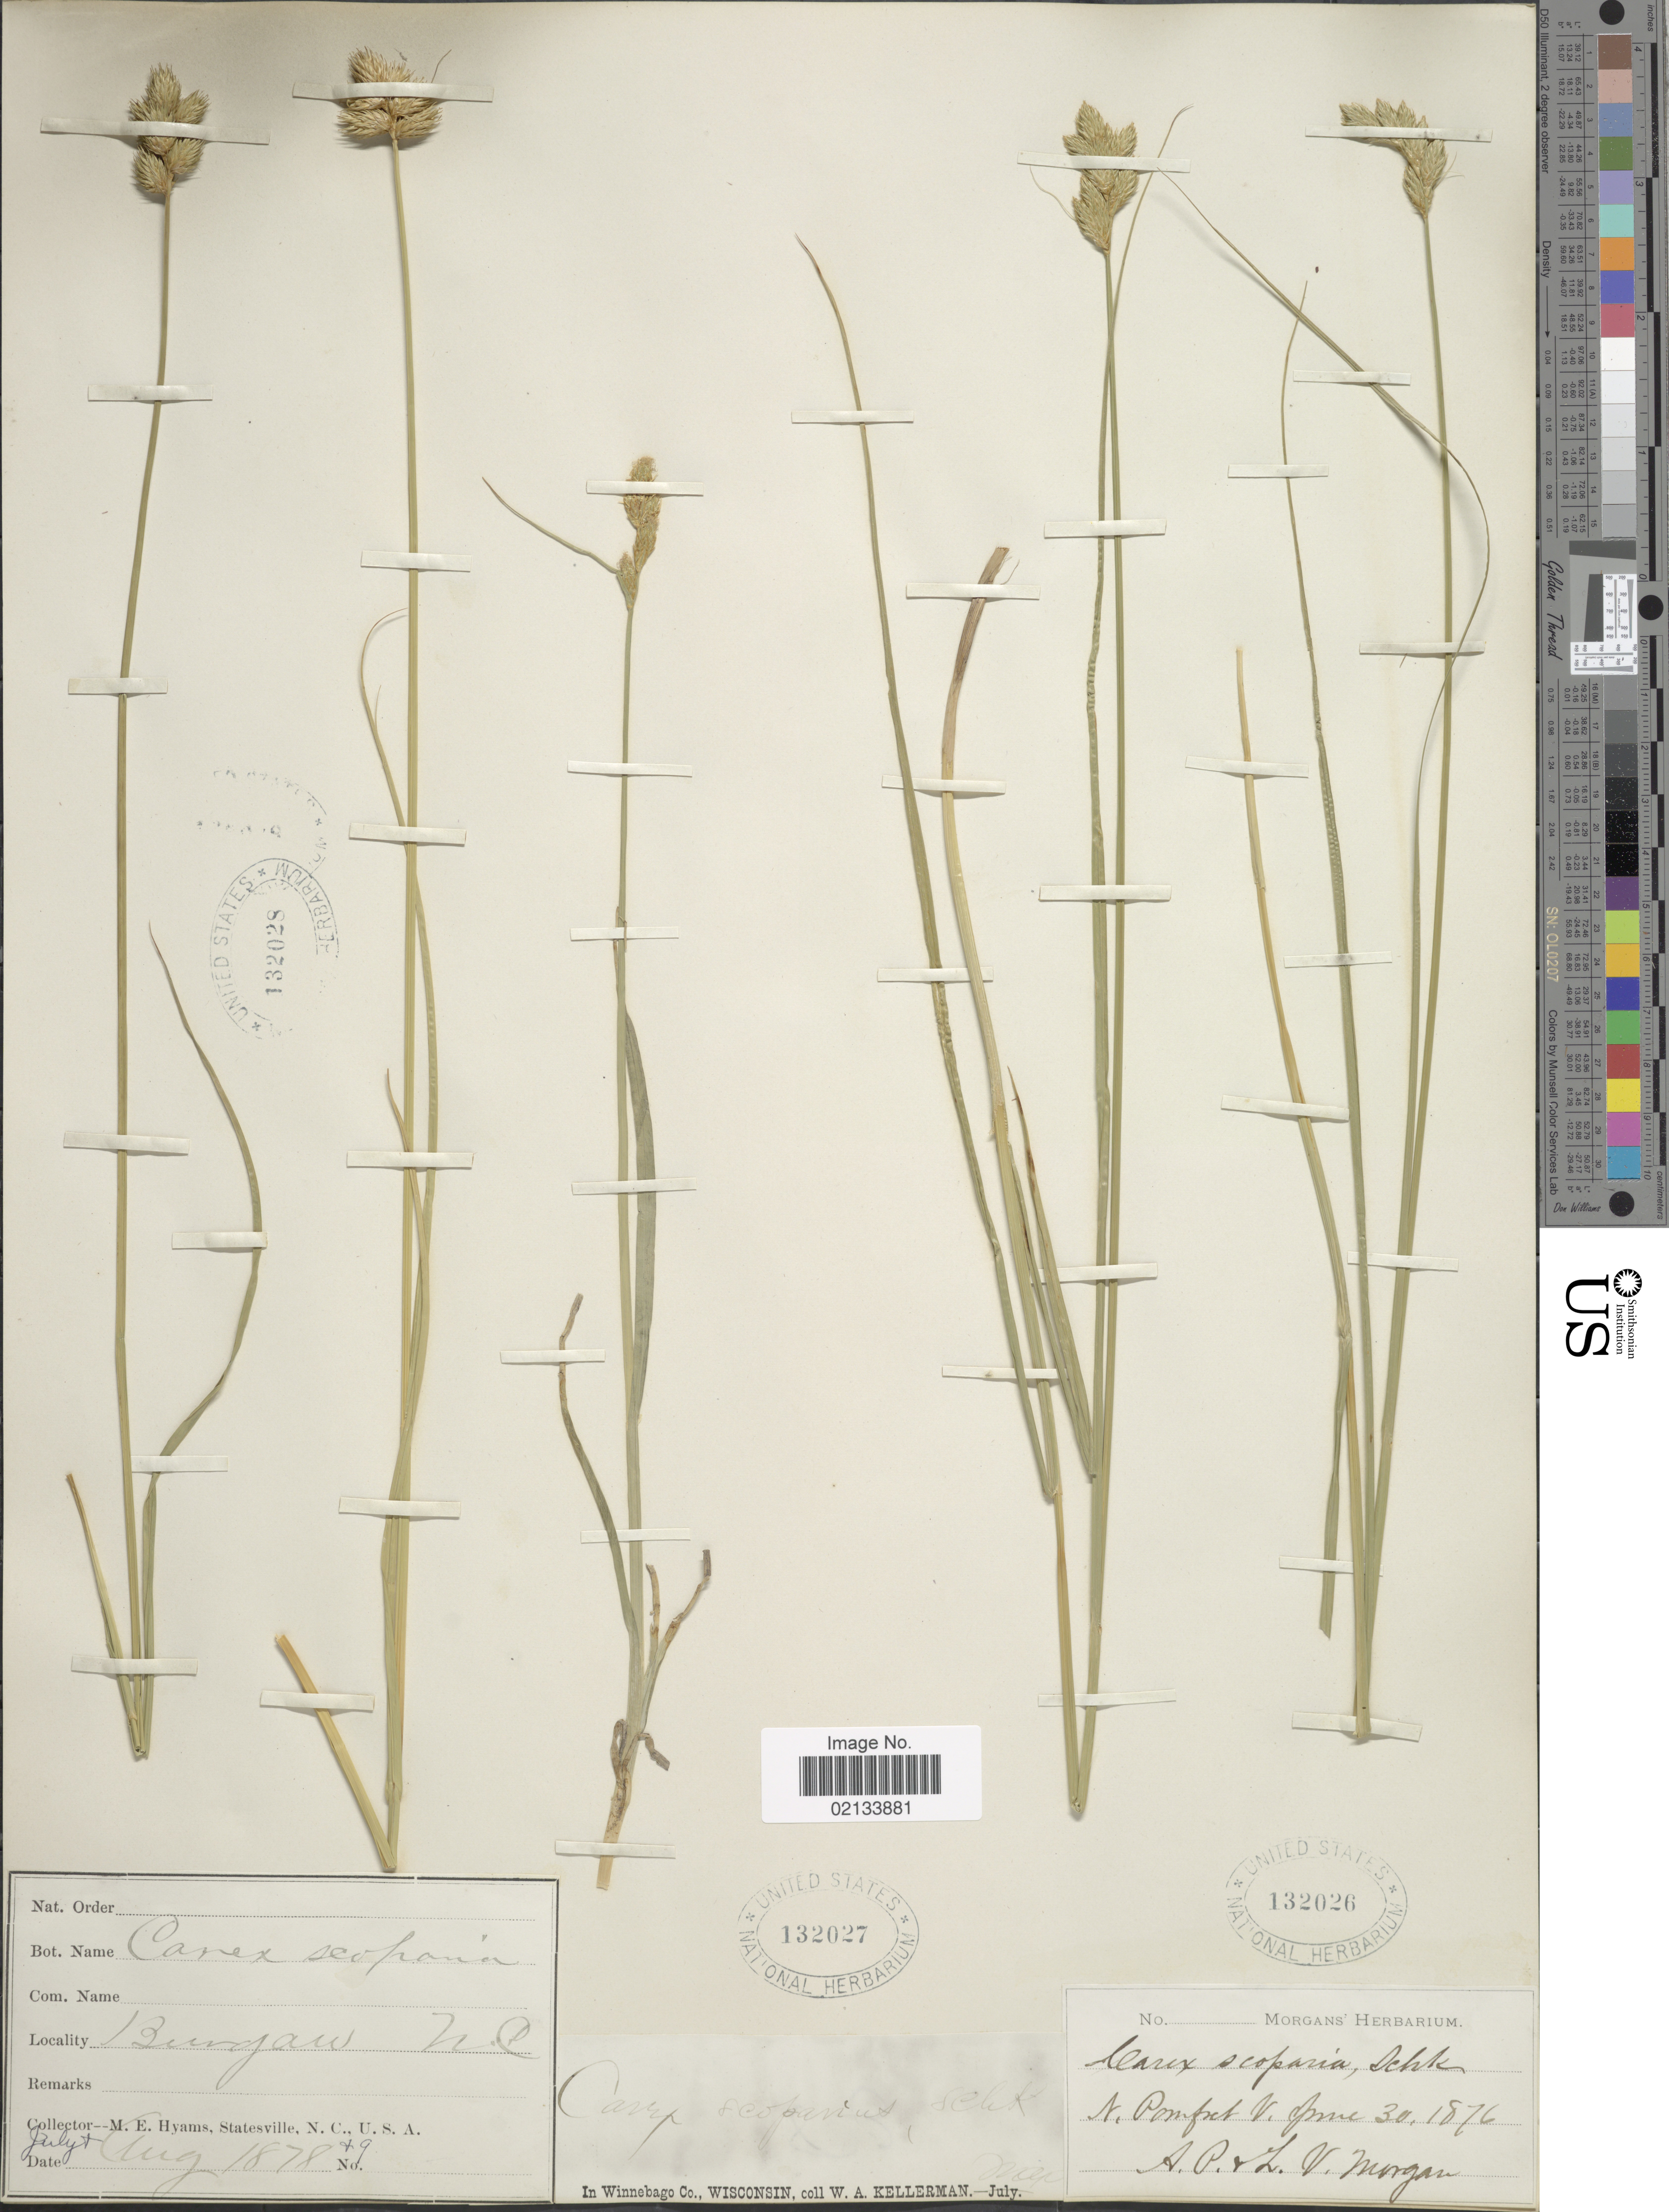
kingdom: Plantae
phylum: Tracheophyta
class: Liliopsida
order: Poales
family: Cyperaceae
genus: Carex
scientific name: Carex scoparia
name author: Schkuhr ex Willd.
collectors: A. Morgan & L. Morgan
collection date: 1876-06-30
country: United States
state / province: Vermont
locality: N. Pomfret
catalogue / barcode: US 132026-3